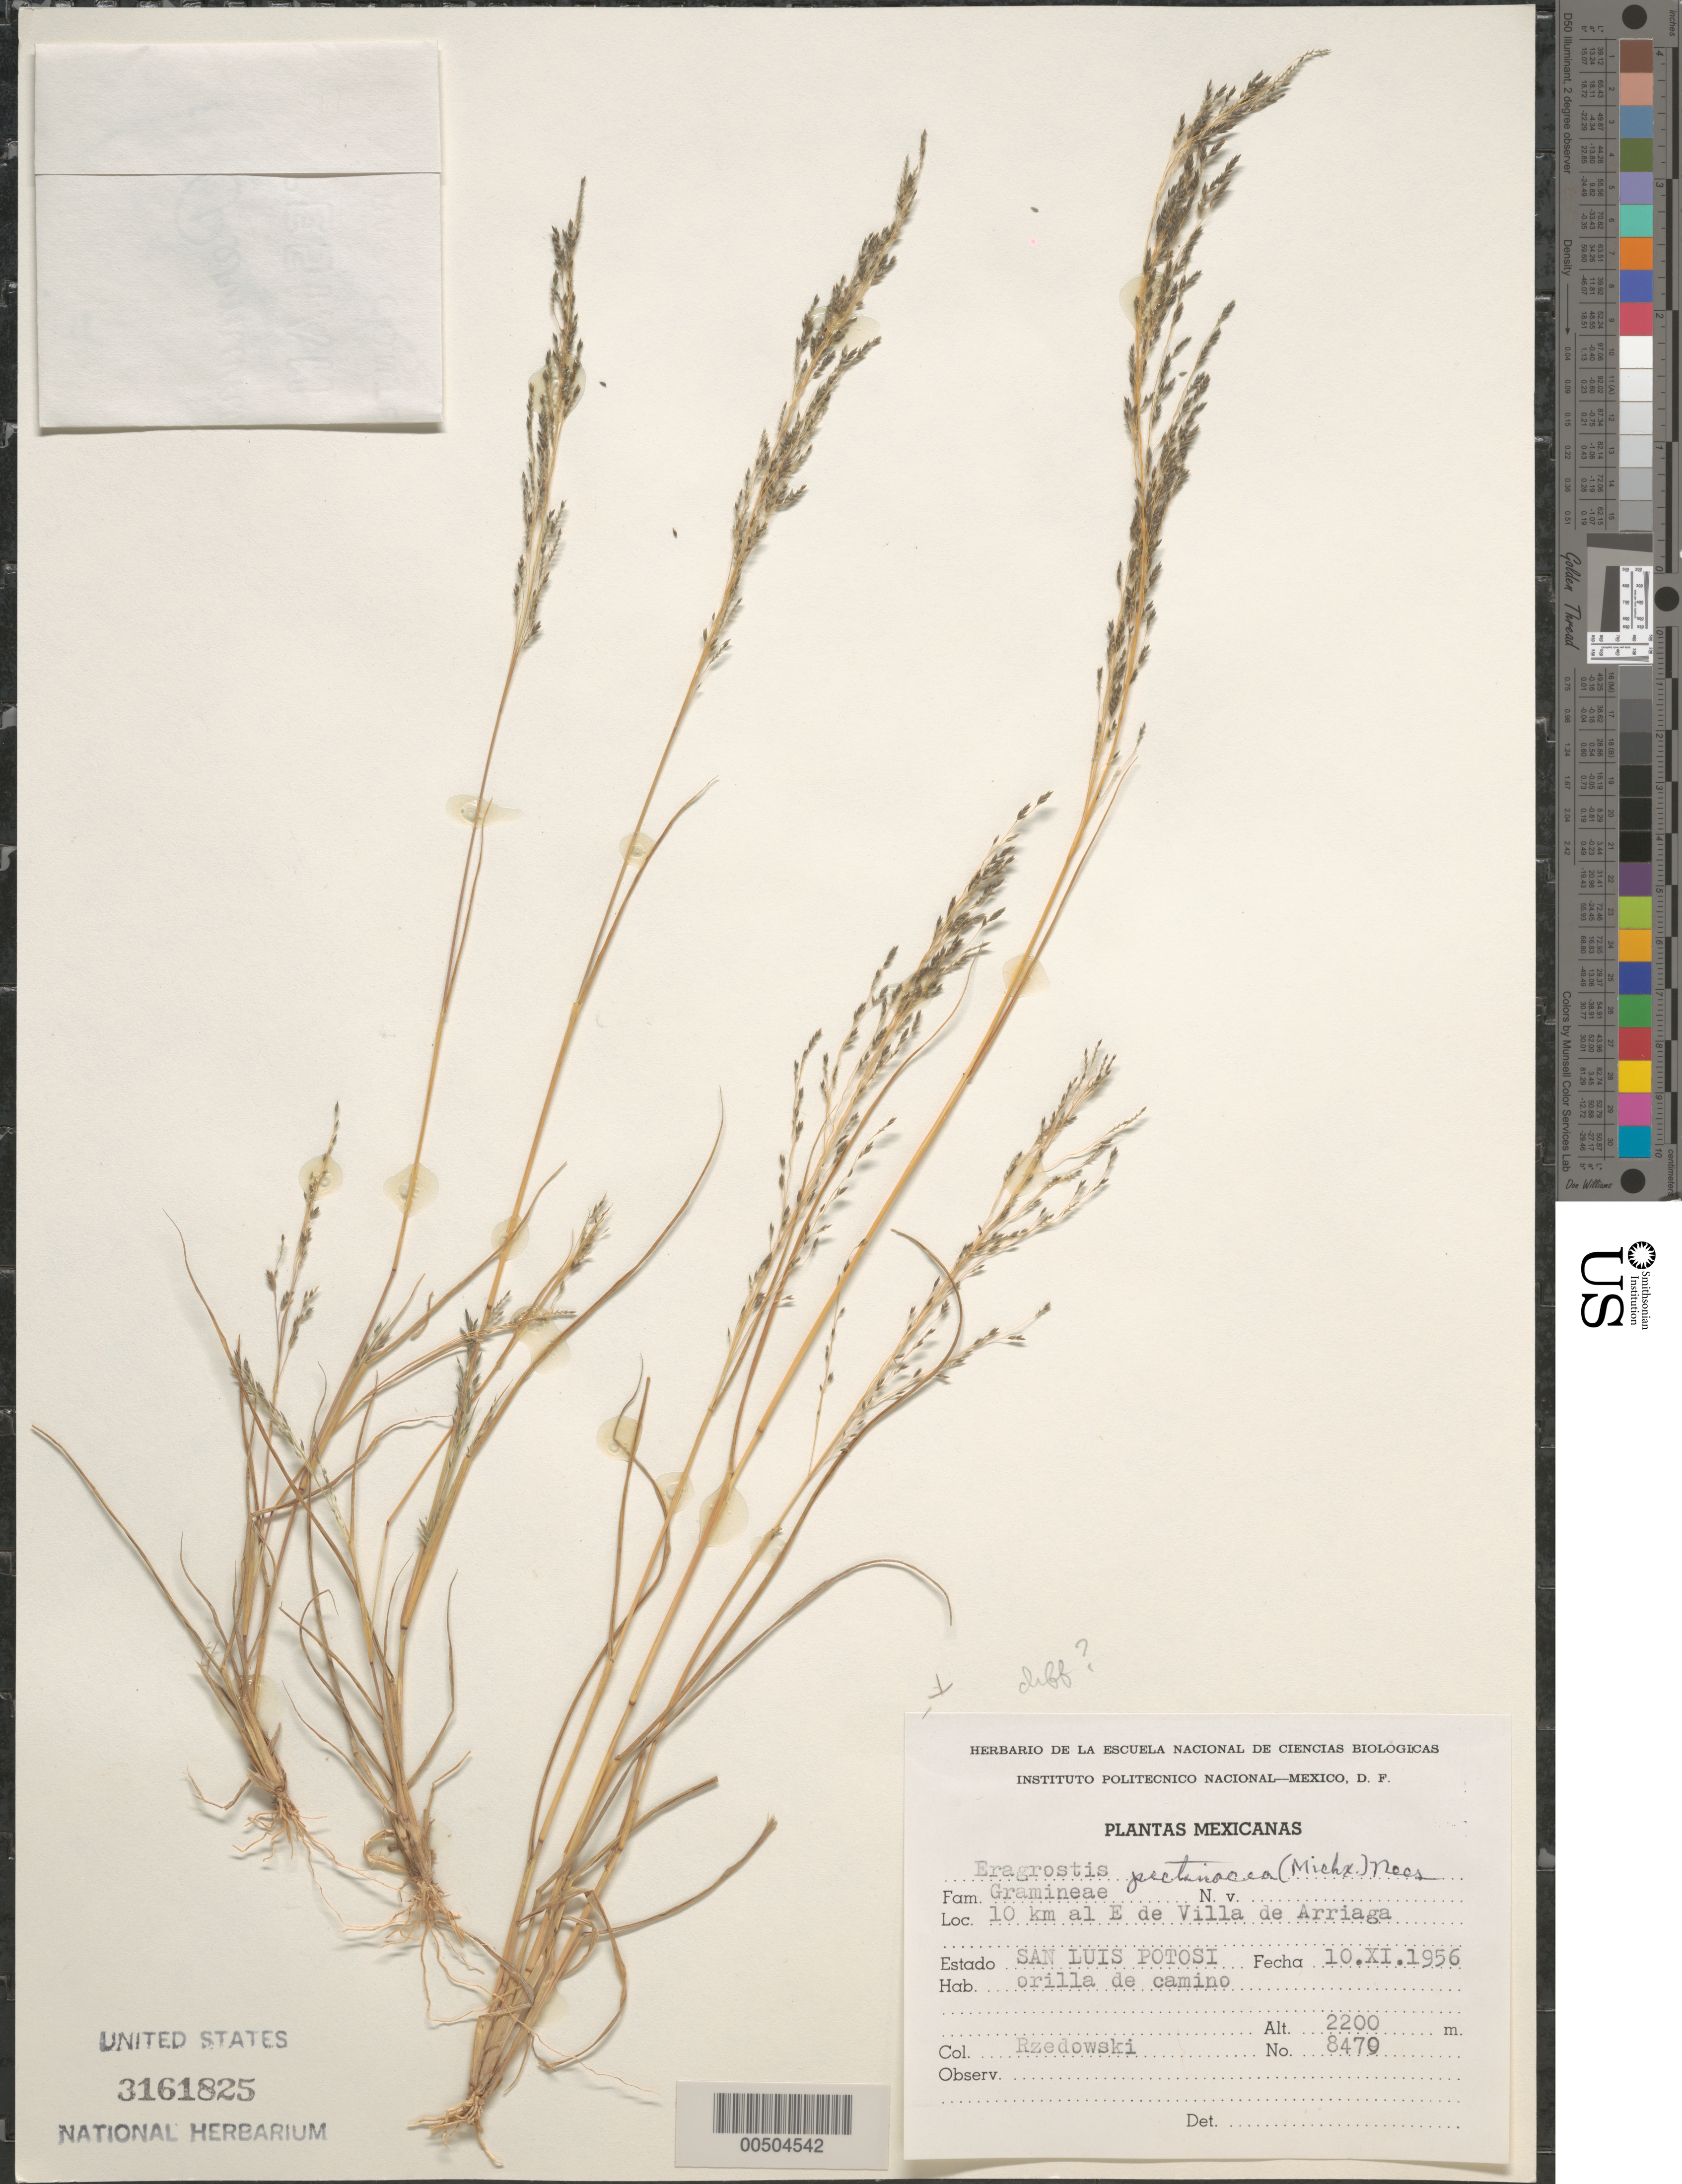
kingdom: Plantae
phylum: Tracheophyta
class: Liliopsida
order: Poales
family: Poaceae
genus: Eragrostis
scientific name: Eragrostis pectinacea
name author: (Michx.) Nees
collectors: J. Rzedowski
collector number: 8470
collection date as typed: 10 Nov 1956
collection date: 1956-11-10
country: Mexico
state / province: San Luis Potosi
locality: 10 km E of Villa de Arriaga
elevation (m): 2200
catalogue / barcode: US 3161825